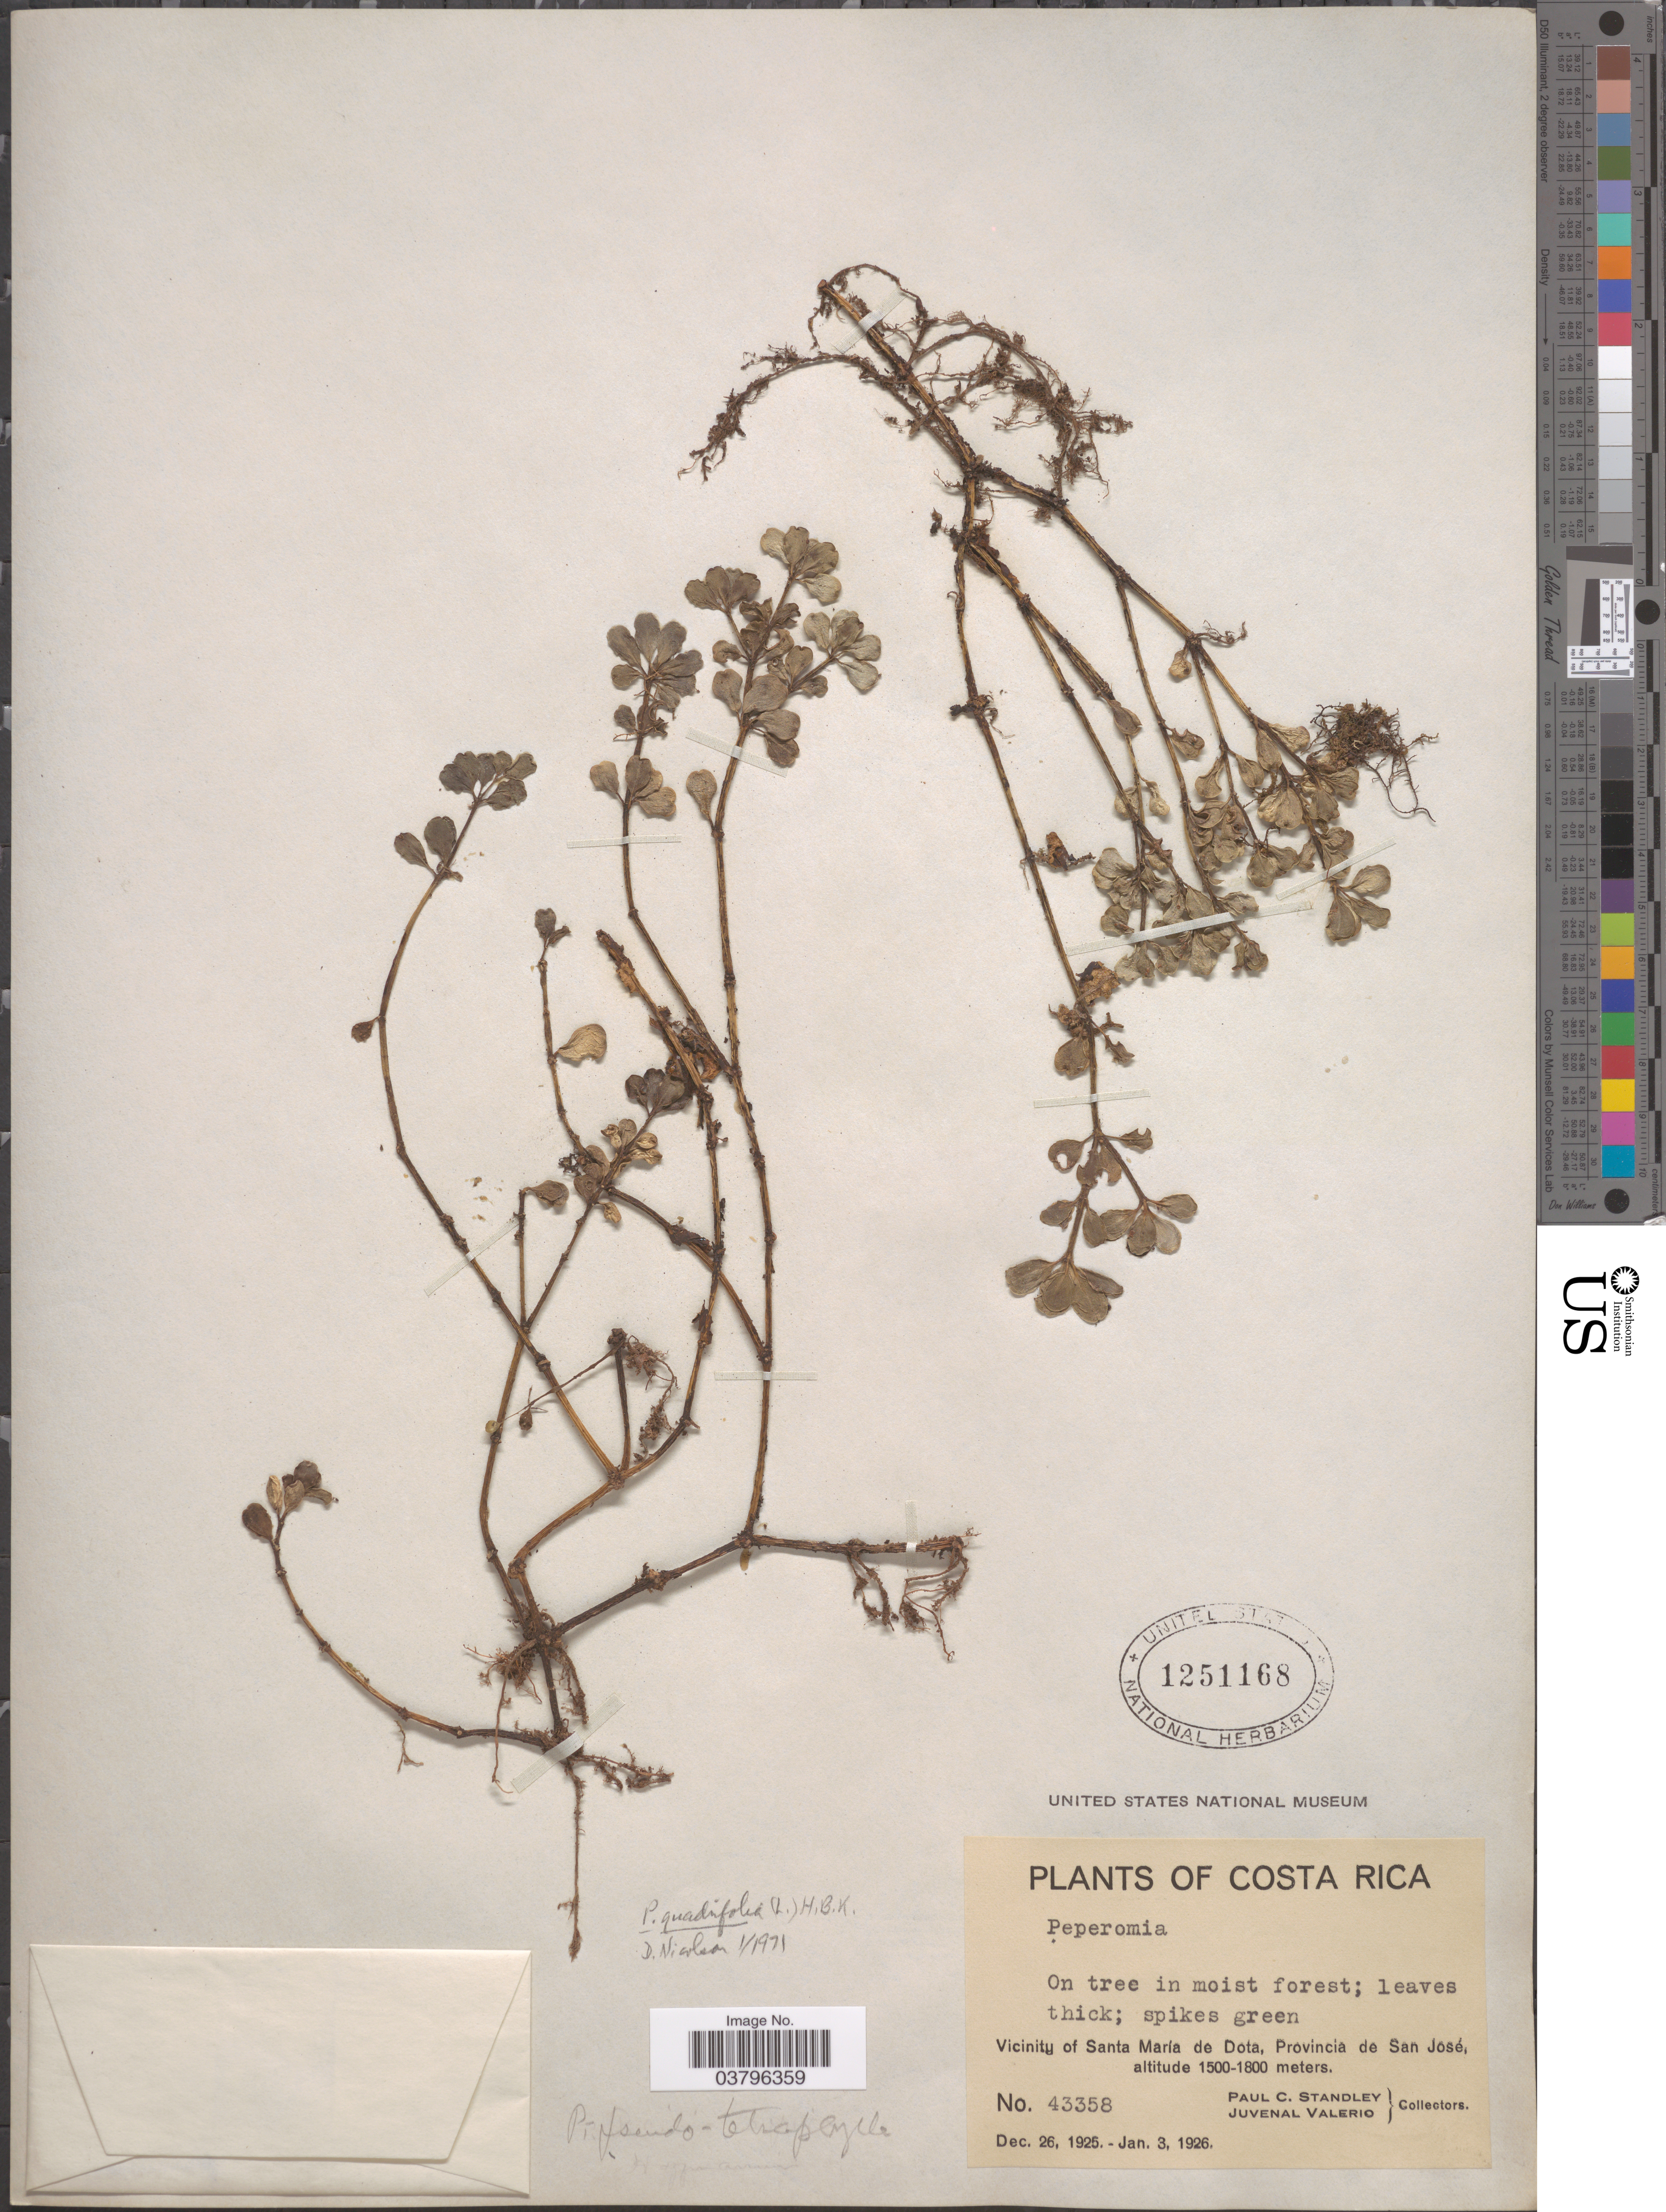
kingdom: Plantae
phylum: Tracheophyta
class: Magnoliopsida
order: Piperales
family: Piperaceae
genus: Peperomia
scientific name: Peperomia quadrifolia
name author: (L.) Kunth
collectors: P. C. Standley & J. Valerio R.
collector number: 43358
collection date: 1925-12-26/1926-01-03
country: Costa Rica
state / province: San José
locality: Vicinity of Santa María de Dota.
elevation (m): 1500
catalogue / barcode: US 1251168